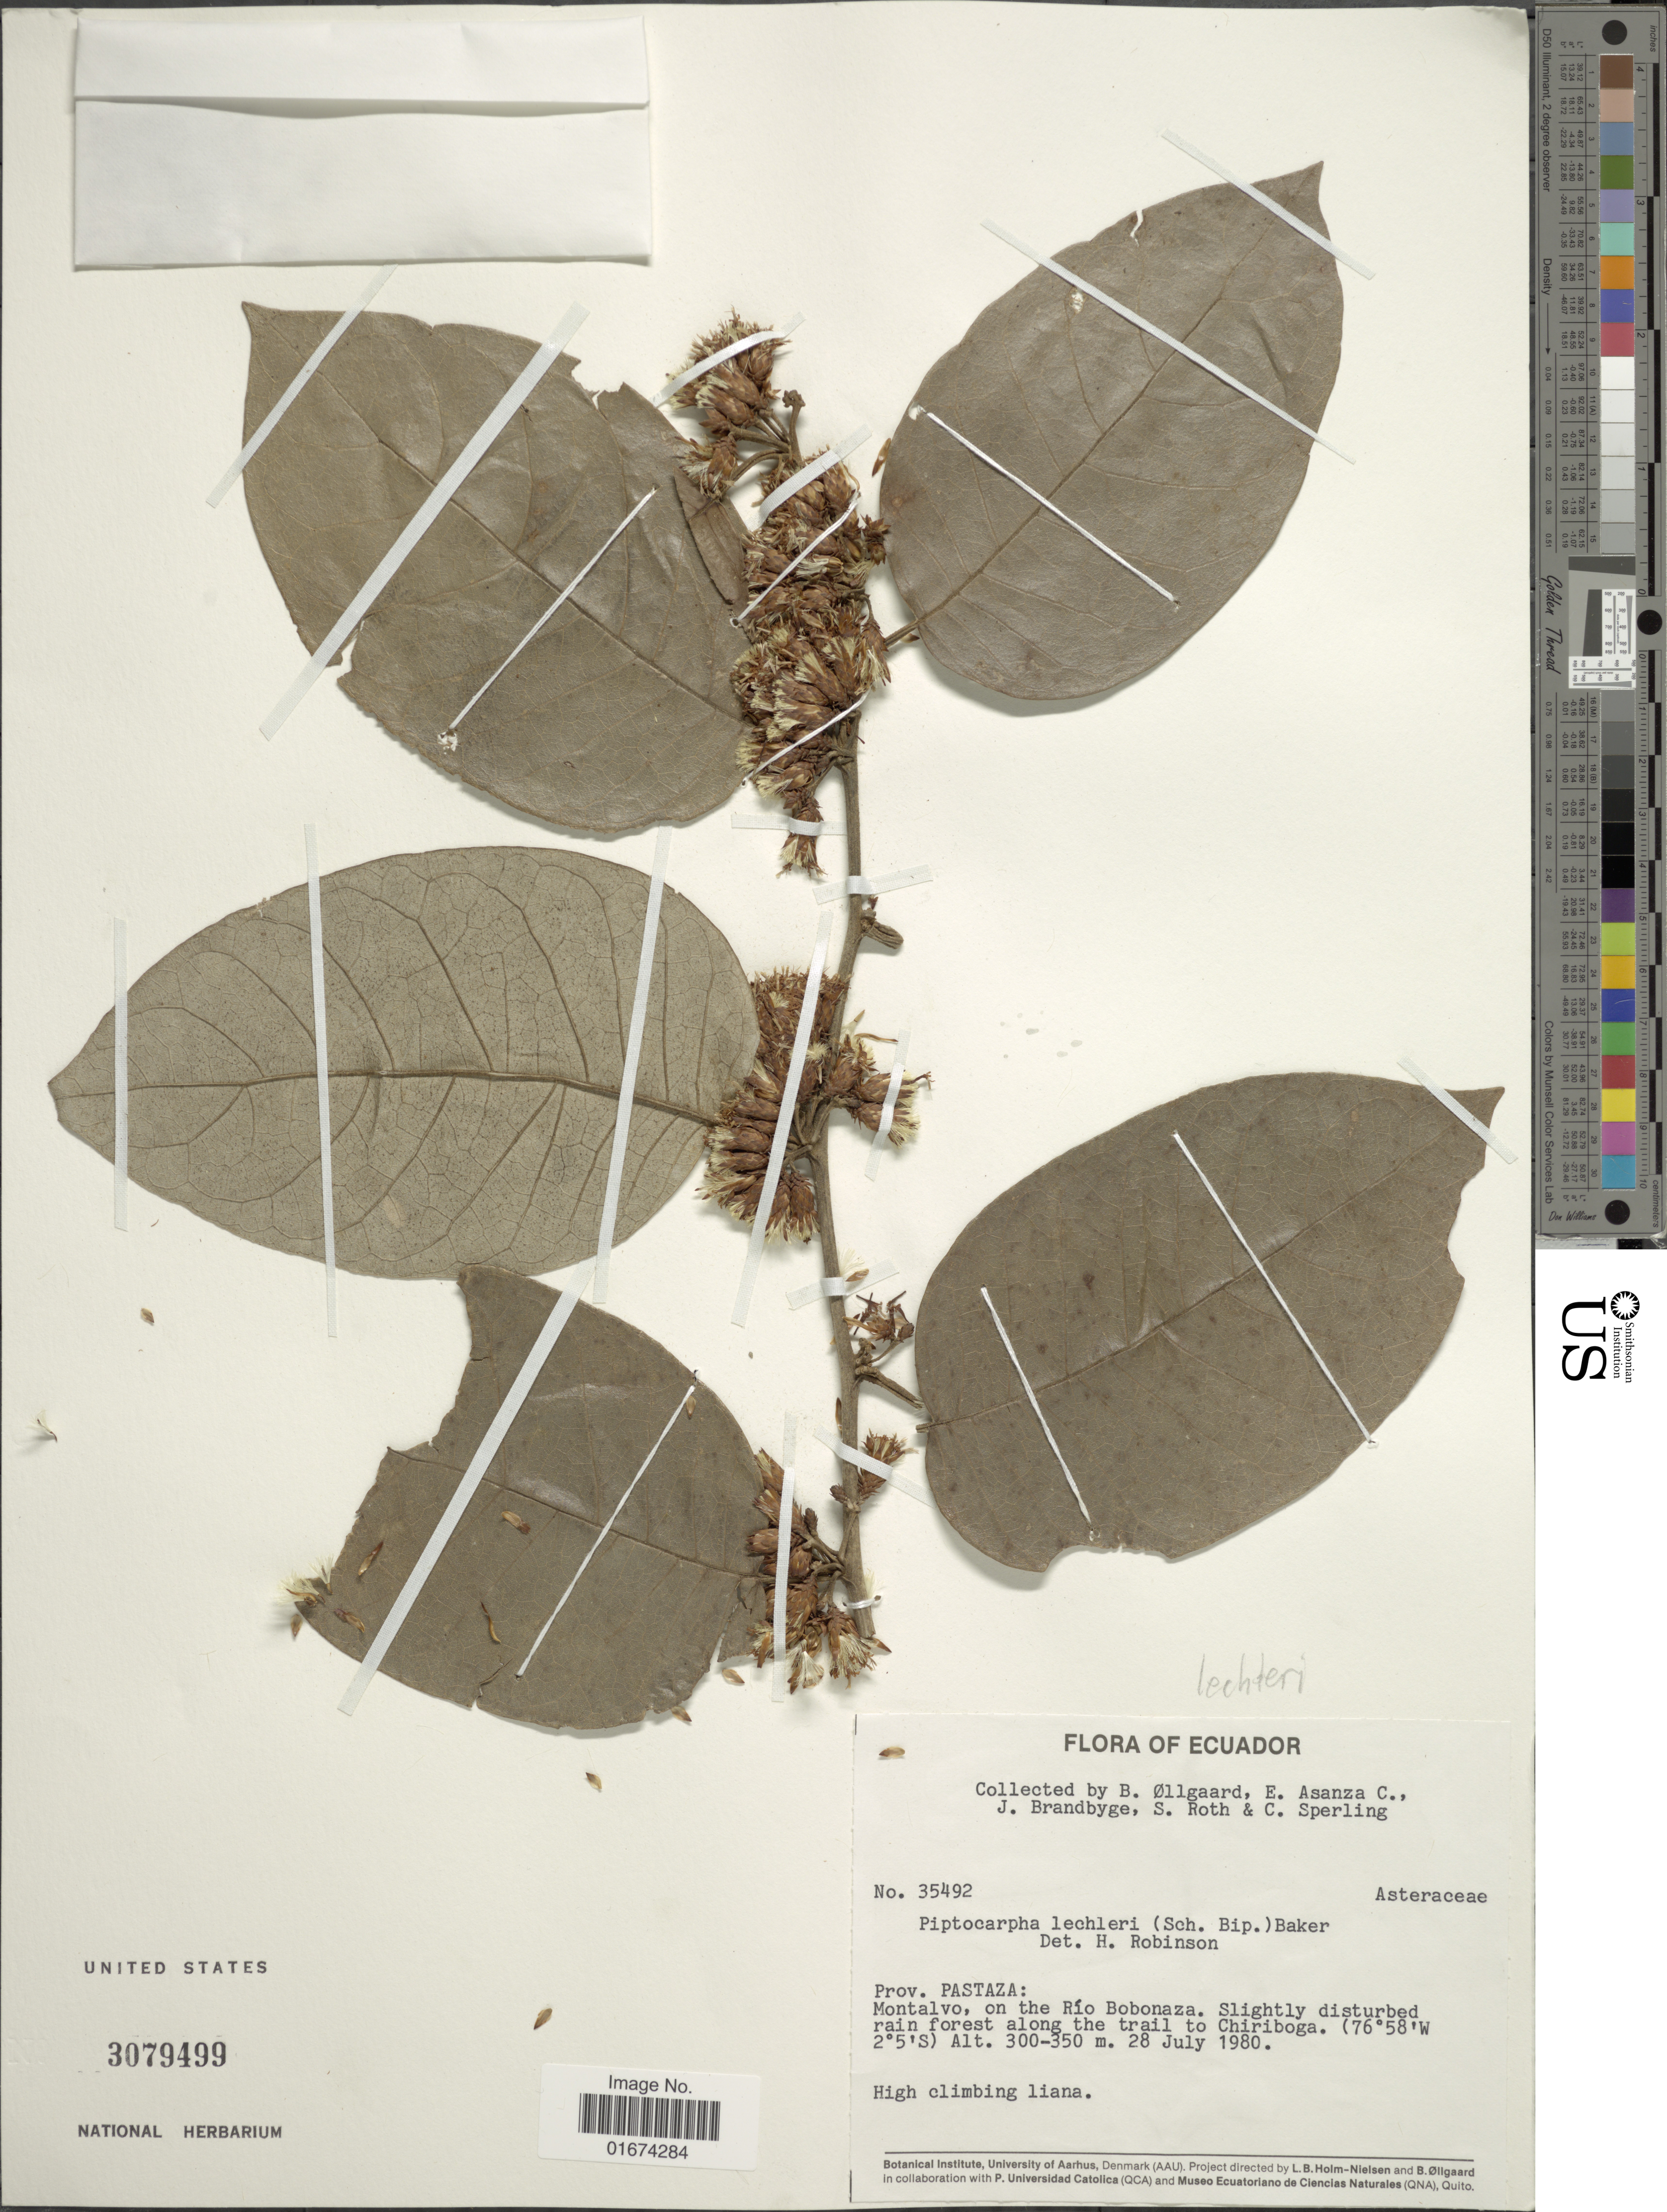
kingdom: Plantae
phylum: Tracheophyta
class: Magnoliopsida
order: Asterales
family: Asteraceae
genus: Piptocarpha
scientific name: Piptocarpha lechleri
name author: (Sch. Bip.) Baker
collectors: B. Øllgaard, E. Asanza C., J. Brandbyge, S. Roth & C. Sperling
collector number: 35492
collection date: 1980-07-28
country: Ecuador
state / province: Pastaza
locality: Montalvo, on the Río Bobonaza. Slightly disturbed rain forest along the trail to Chiriboga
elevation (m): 300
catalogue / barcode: US 3079499